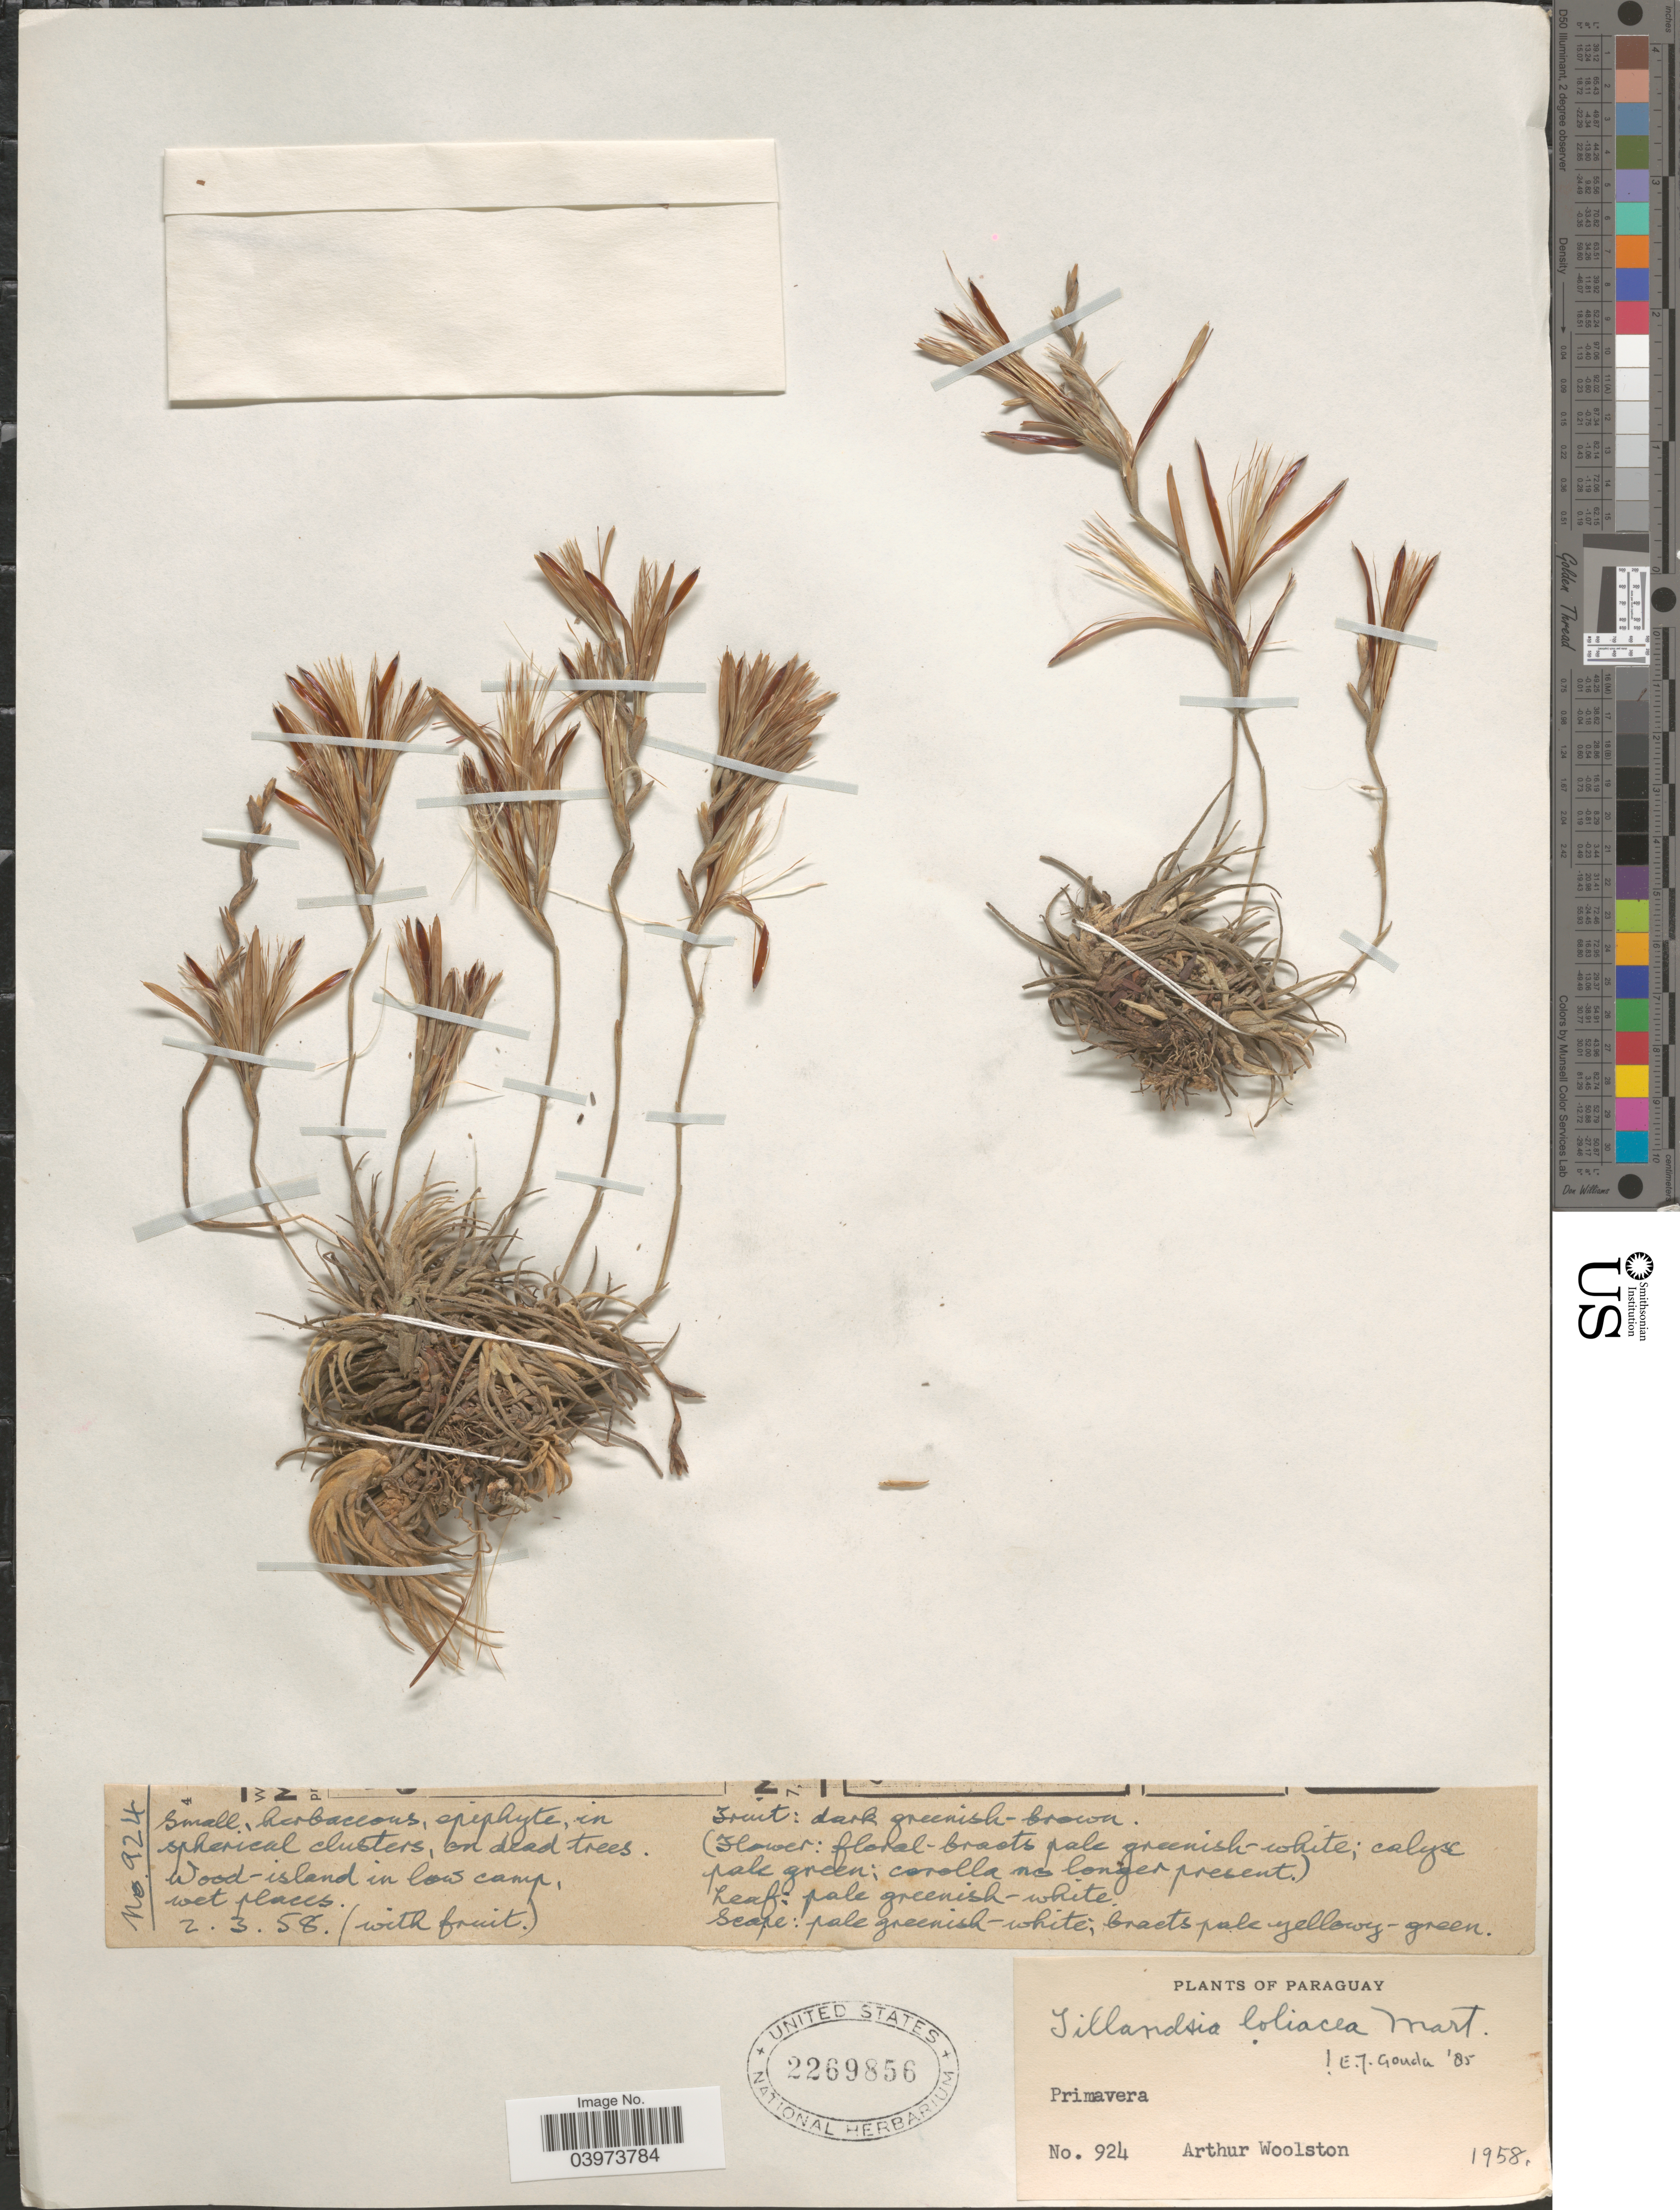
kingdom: Plantae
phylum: Tracheophyta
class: Liliopsida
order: Poales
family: Bromeliaceae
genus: Tillandsia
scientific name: Tillandsia loliacea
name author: Mart. ex Schult. f.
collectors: A. L. Woolston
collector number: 924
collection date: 1958-03-02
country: Paraguay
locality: Primavera. Wood-island in low camp, wet places.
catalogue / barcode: US 2269856